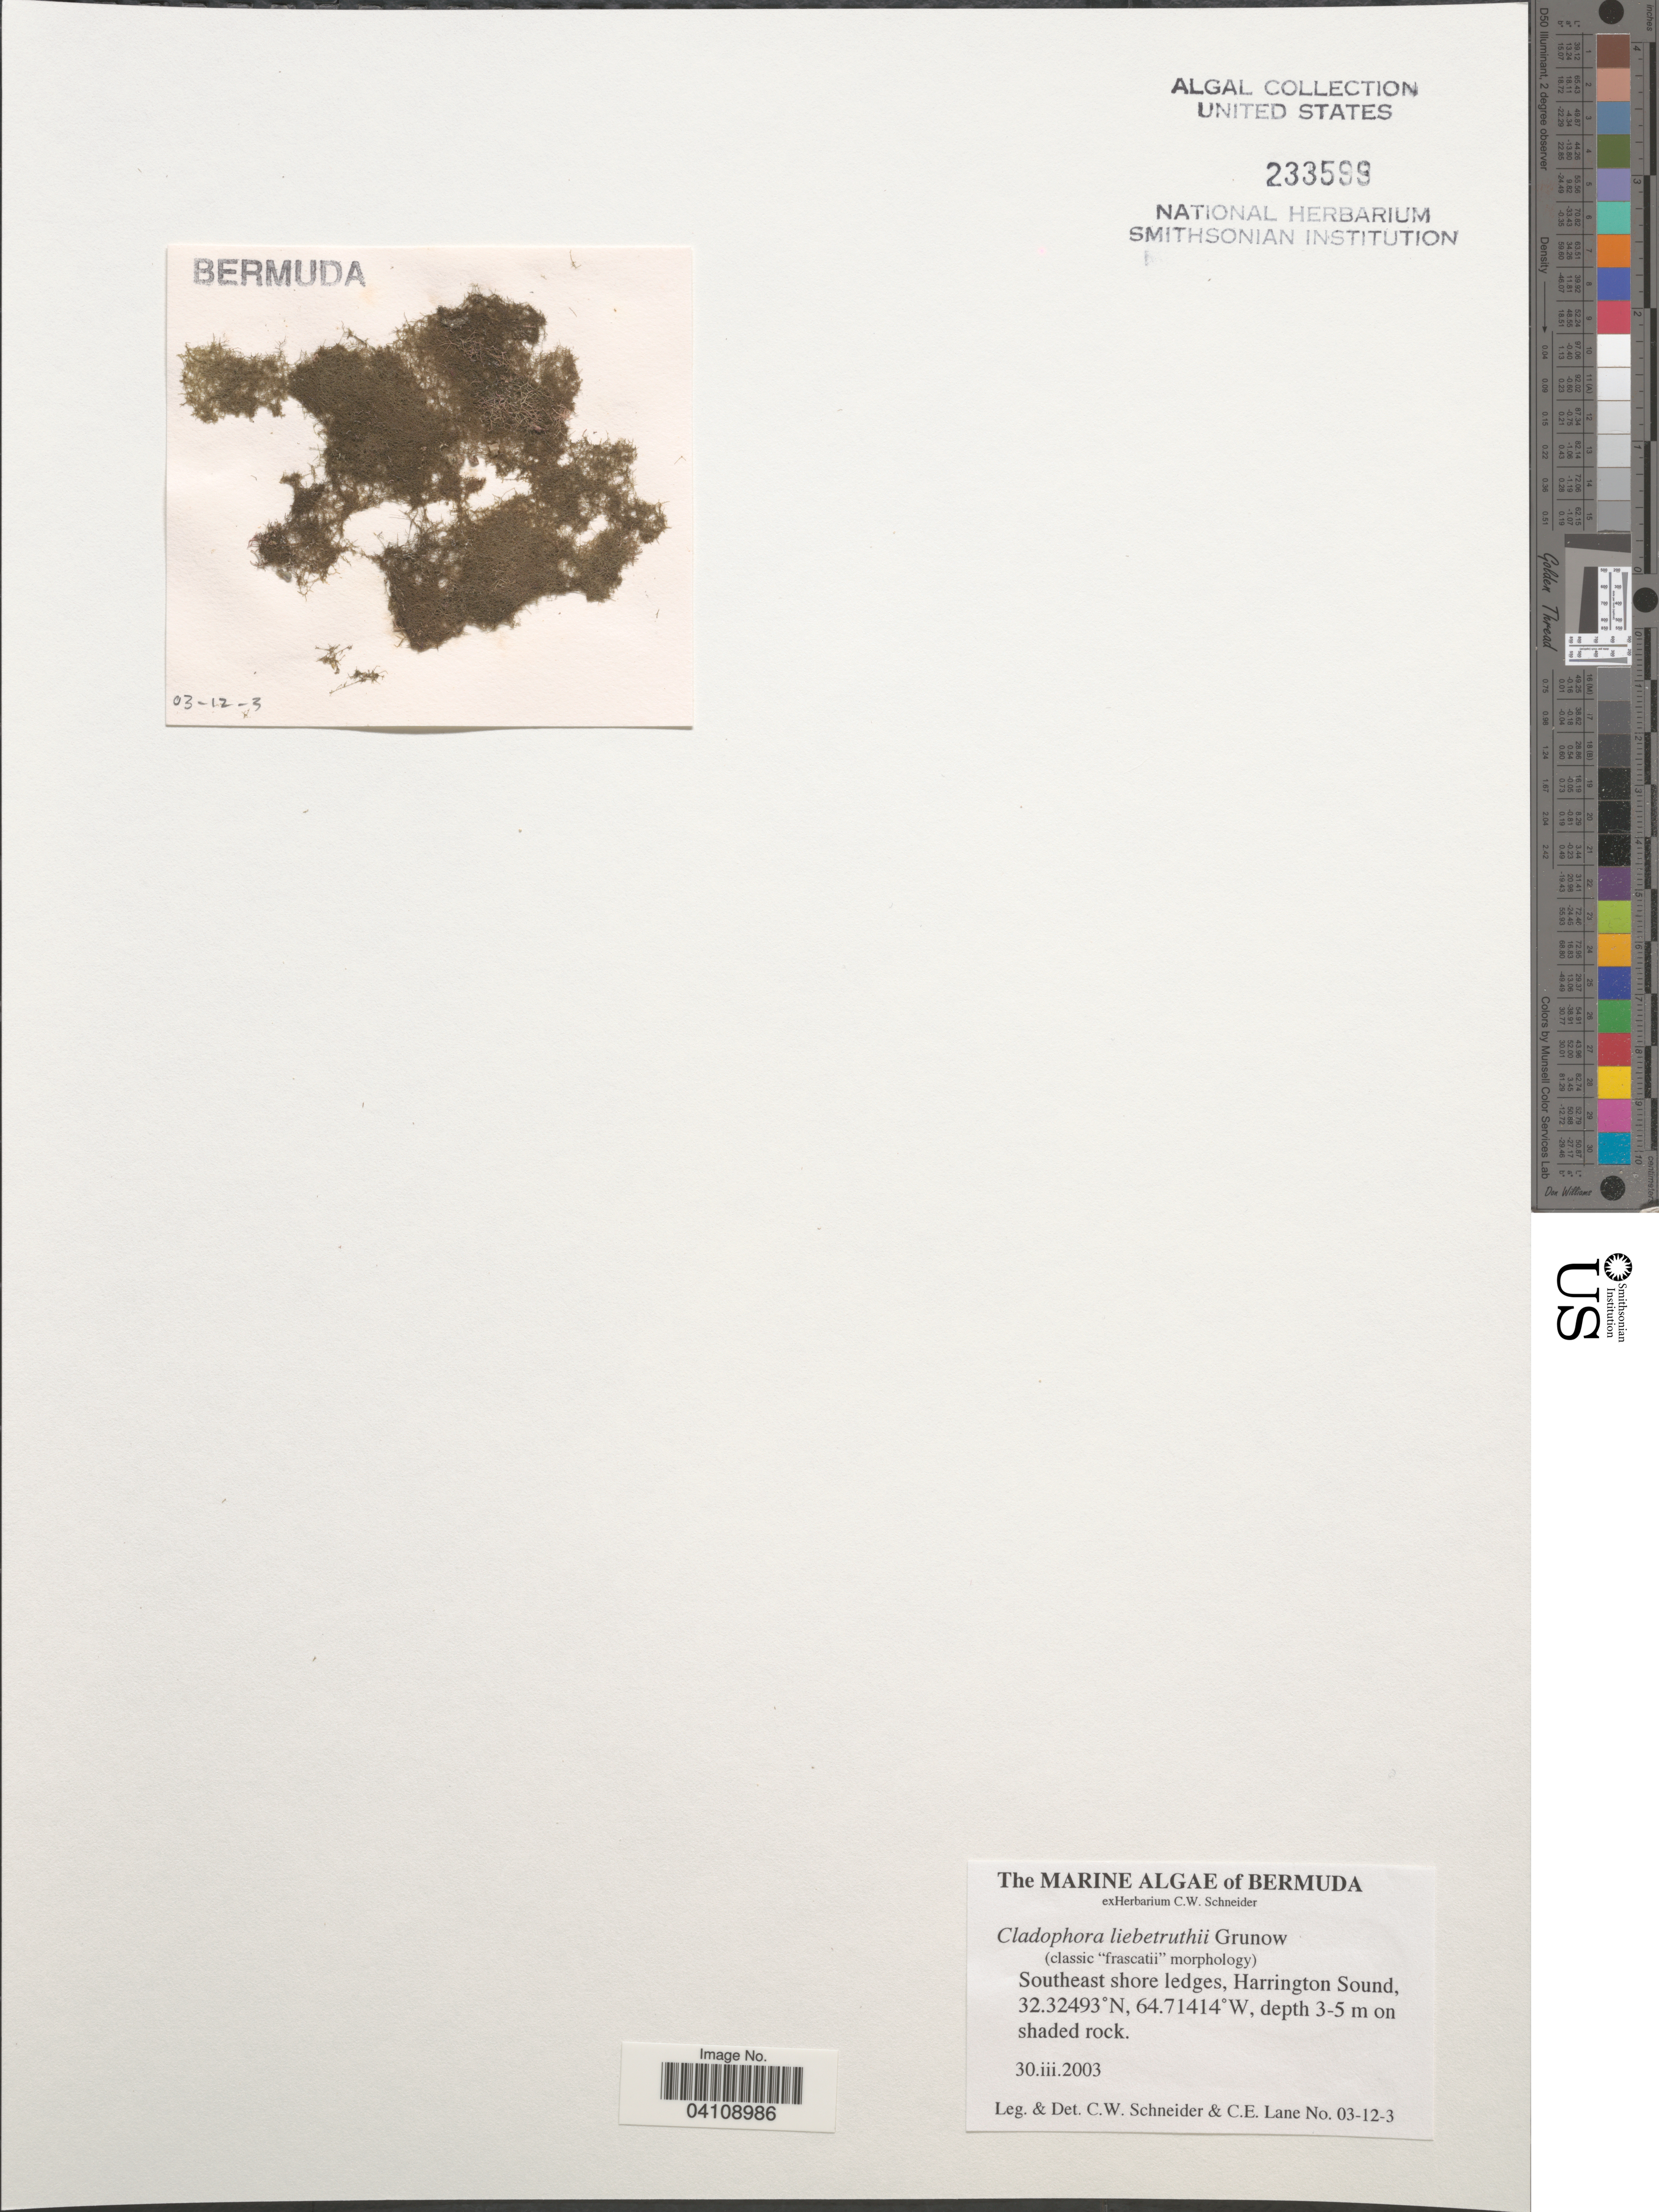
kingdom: Plantae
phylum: Chlorophyta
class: Ulvophyceae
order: Cladophorales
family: Cladophoraceae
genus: Cladophora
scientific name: Cladophora liebetruthii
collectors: C. W.Schneider & C. E. Lane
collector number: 03-12-3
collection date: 2003-03-30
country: Bermuda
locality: Southeast shore ledges, Harrington Sound.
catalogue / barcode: US 233599